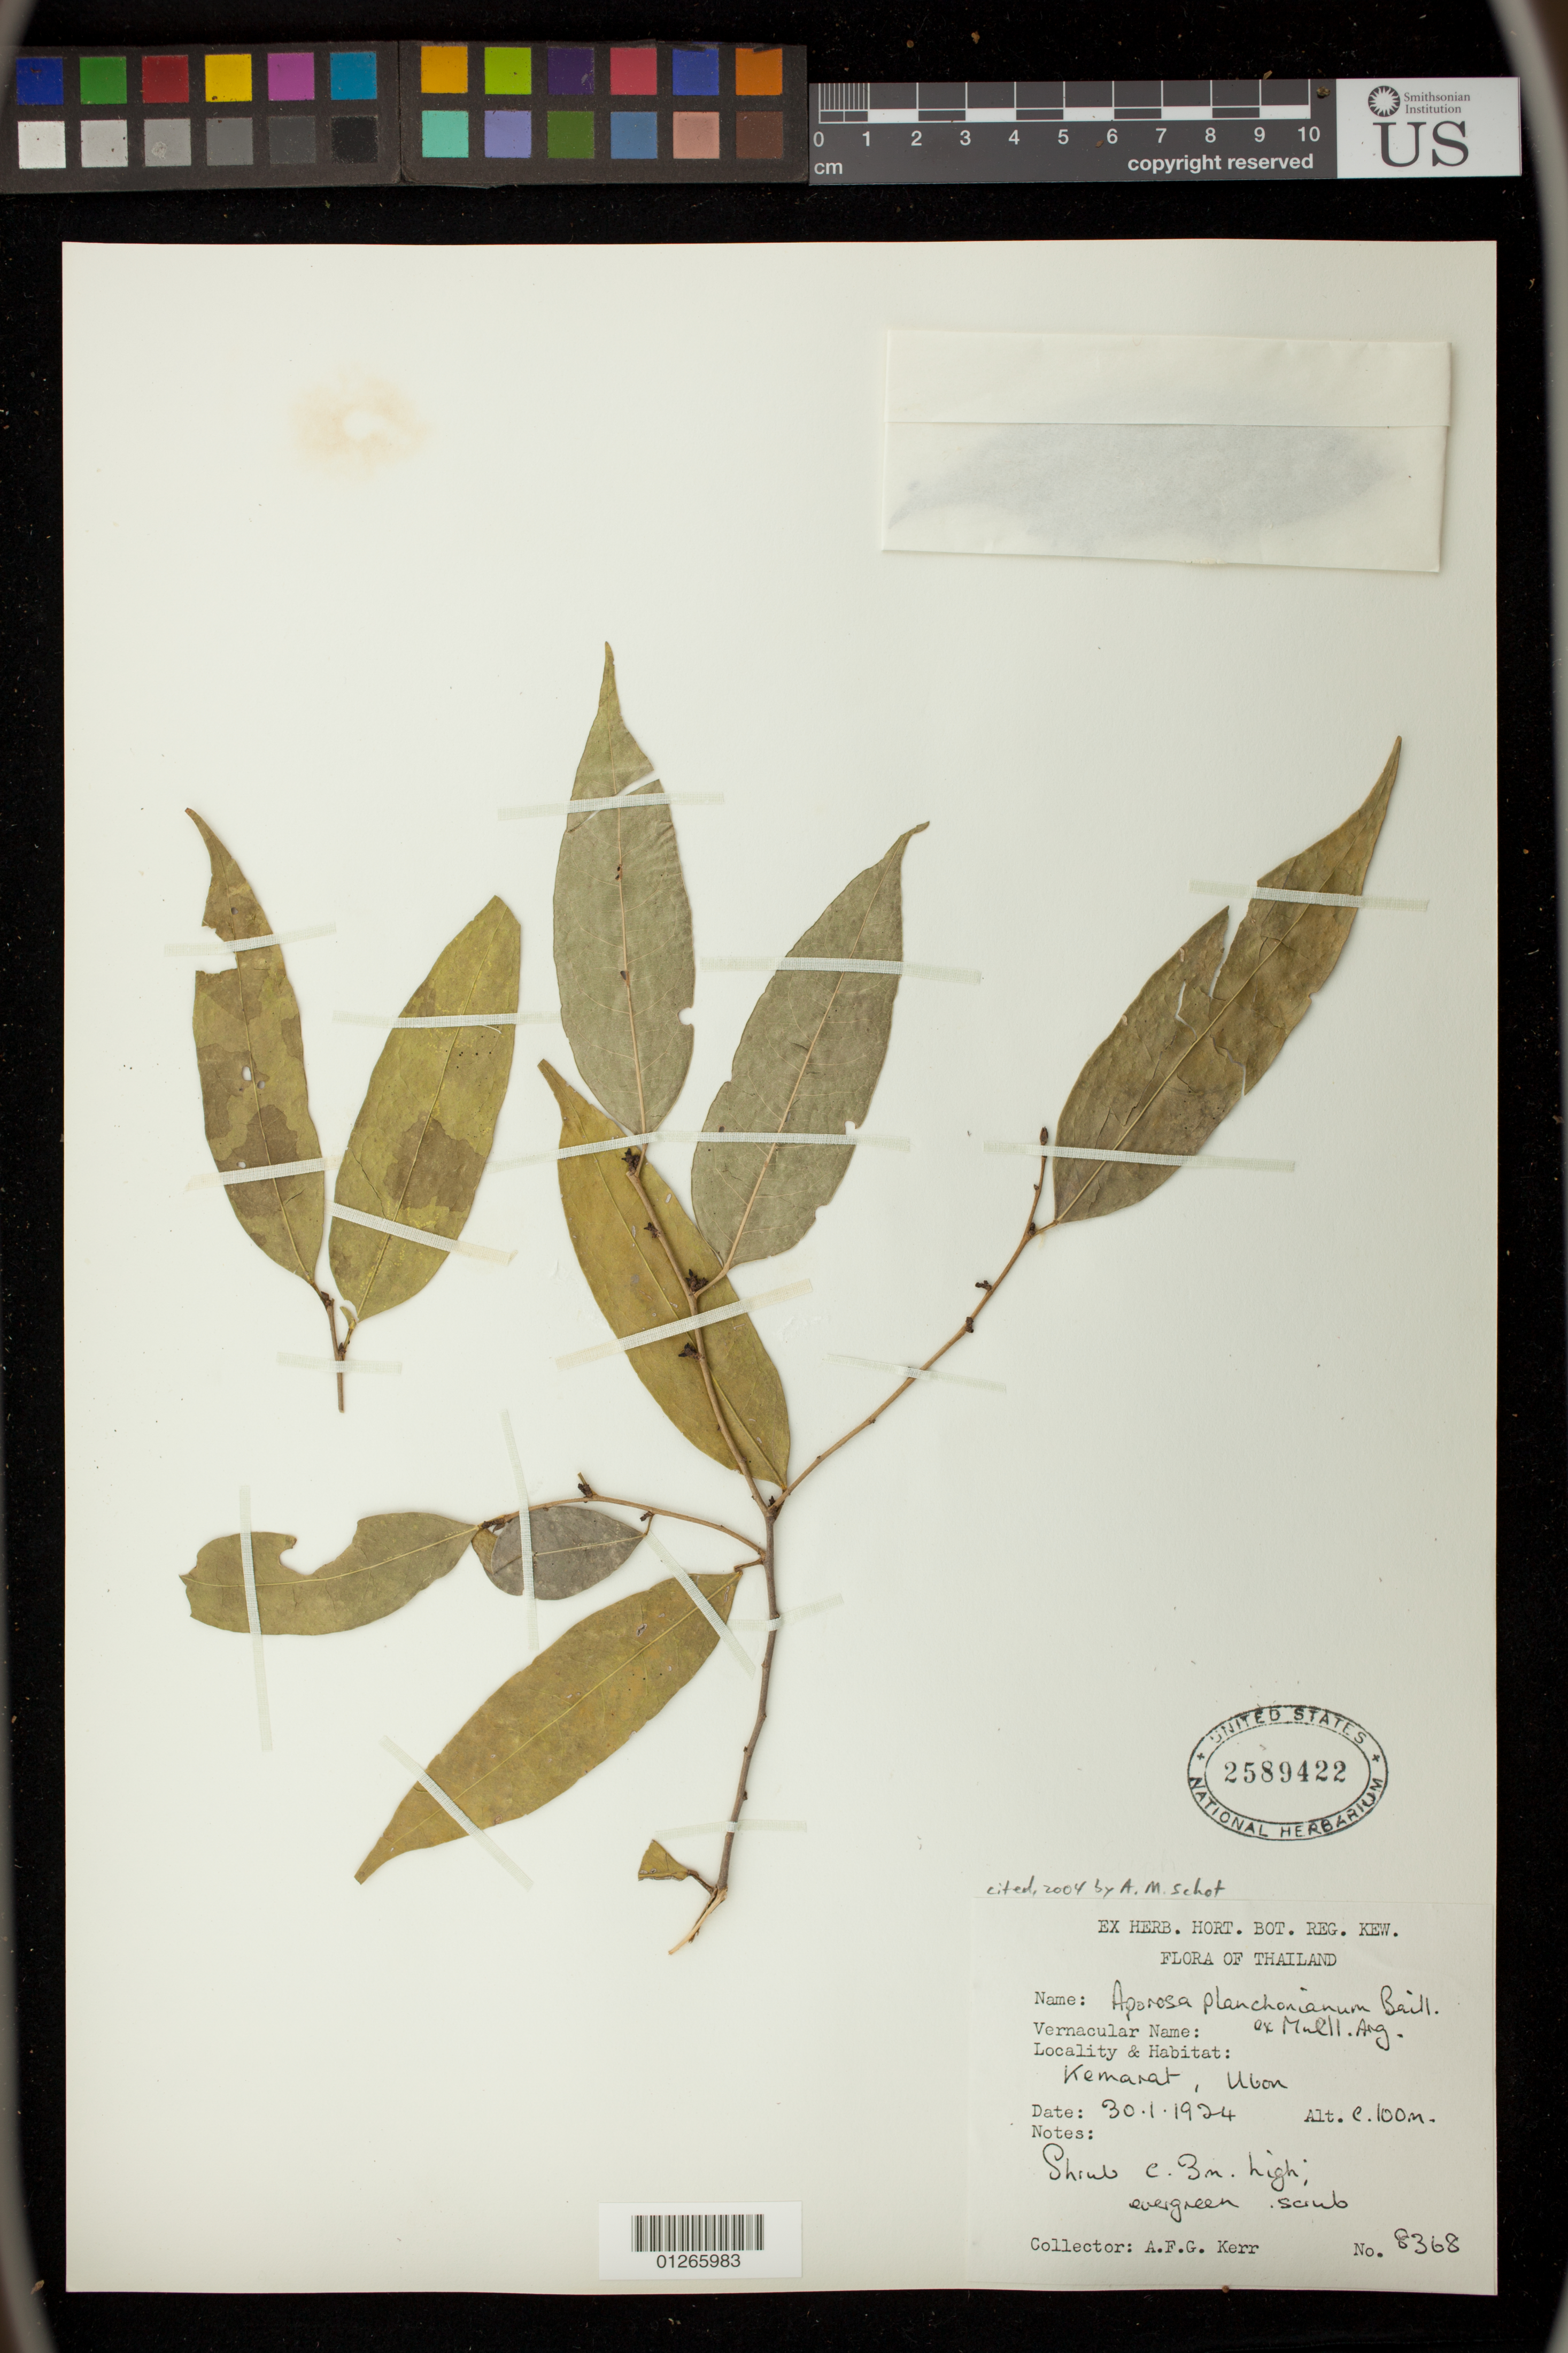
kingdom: Plantae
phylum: Tracheophyta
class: Magnoliopsida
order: Malpighiales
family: Phyllanthaceae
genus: Aporosa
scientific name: Aporosa planchoniana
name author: Baill. ex Müll. Arg.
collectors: A. F. G. Kerr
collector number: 8368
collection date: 1924-01-30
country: Thailand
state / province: Changwat Ubon Ratchathani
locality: Kemarat, Ubon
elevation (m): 100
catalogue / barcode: US 2589422